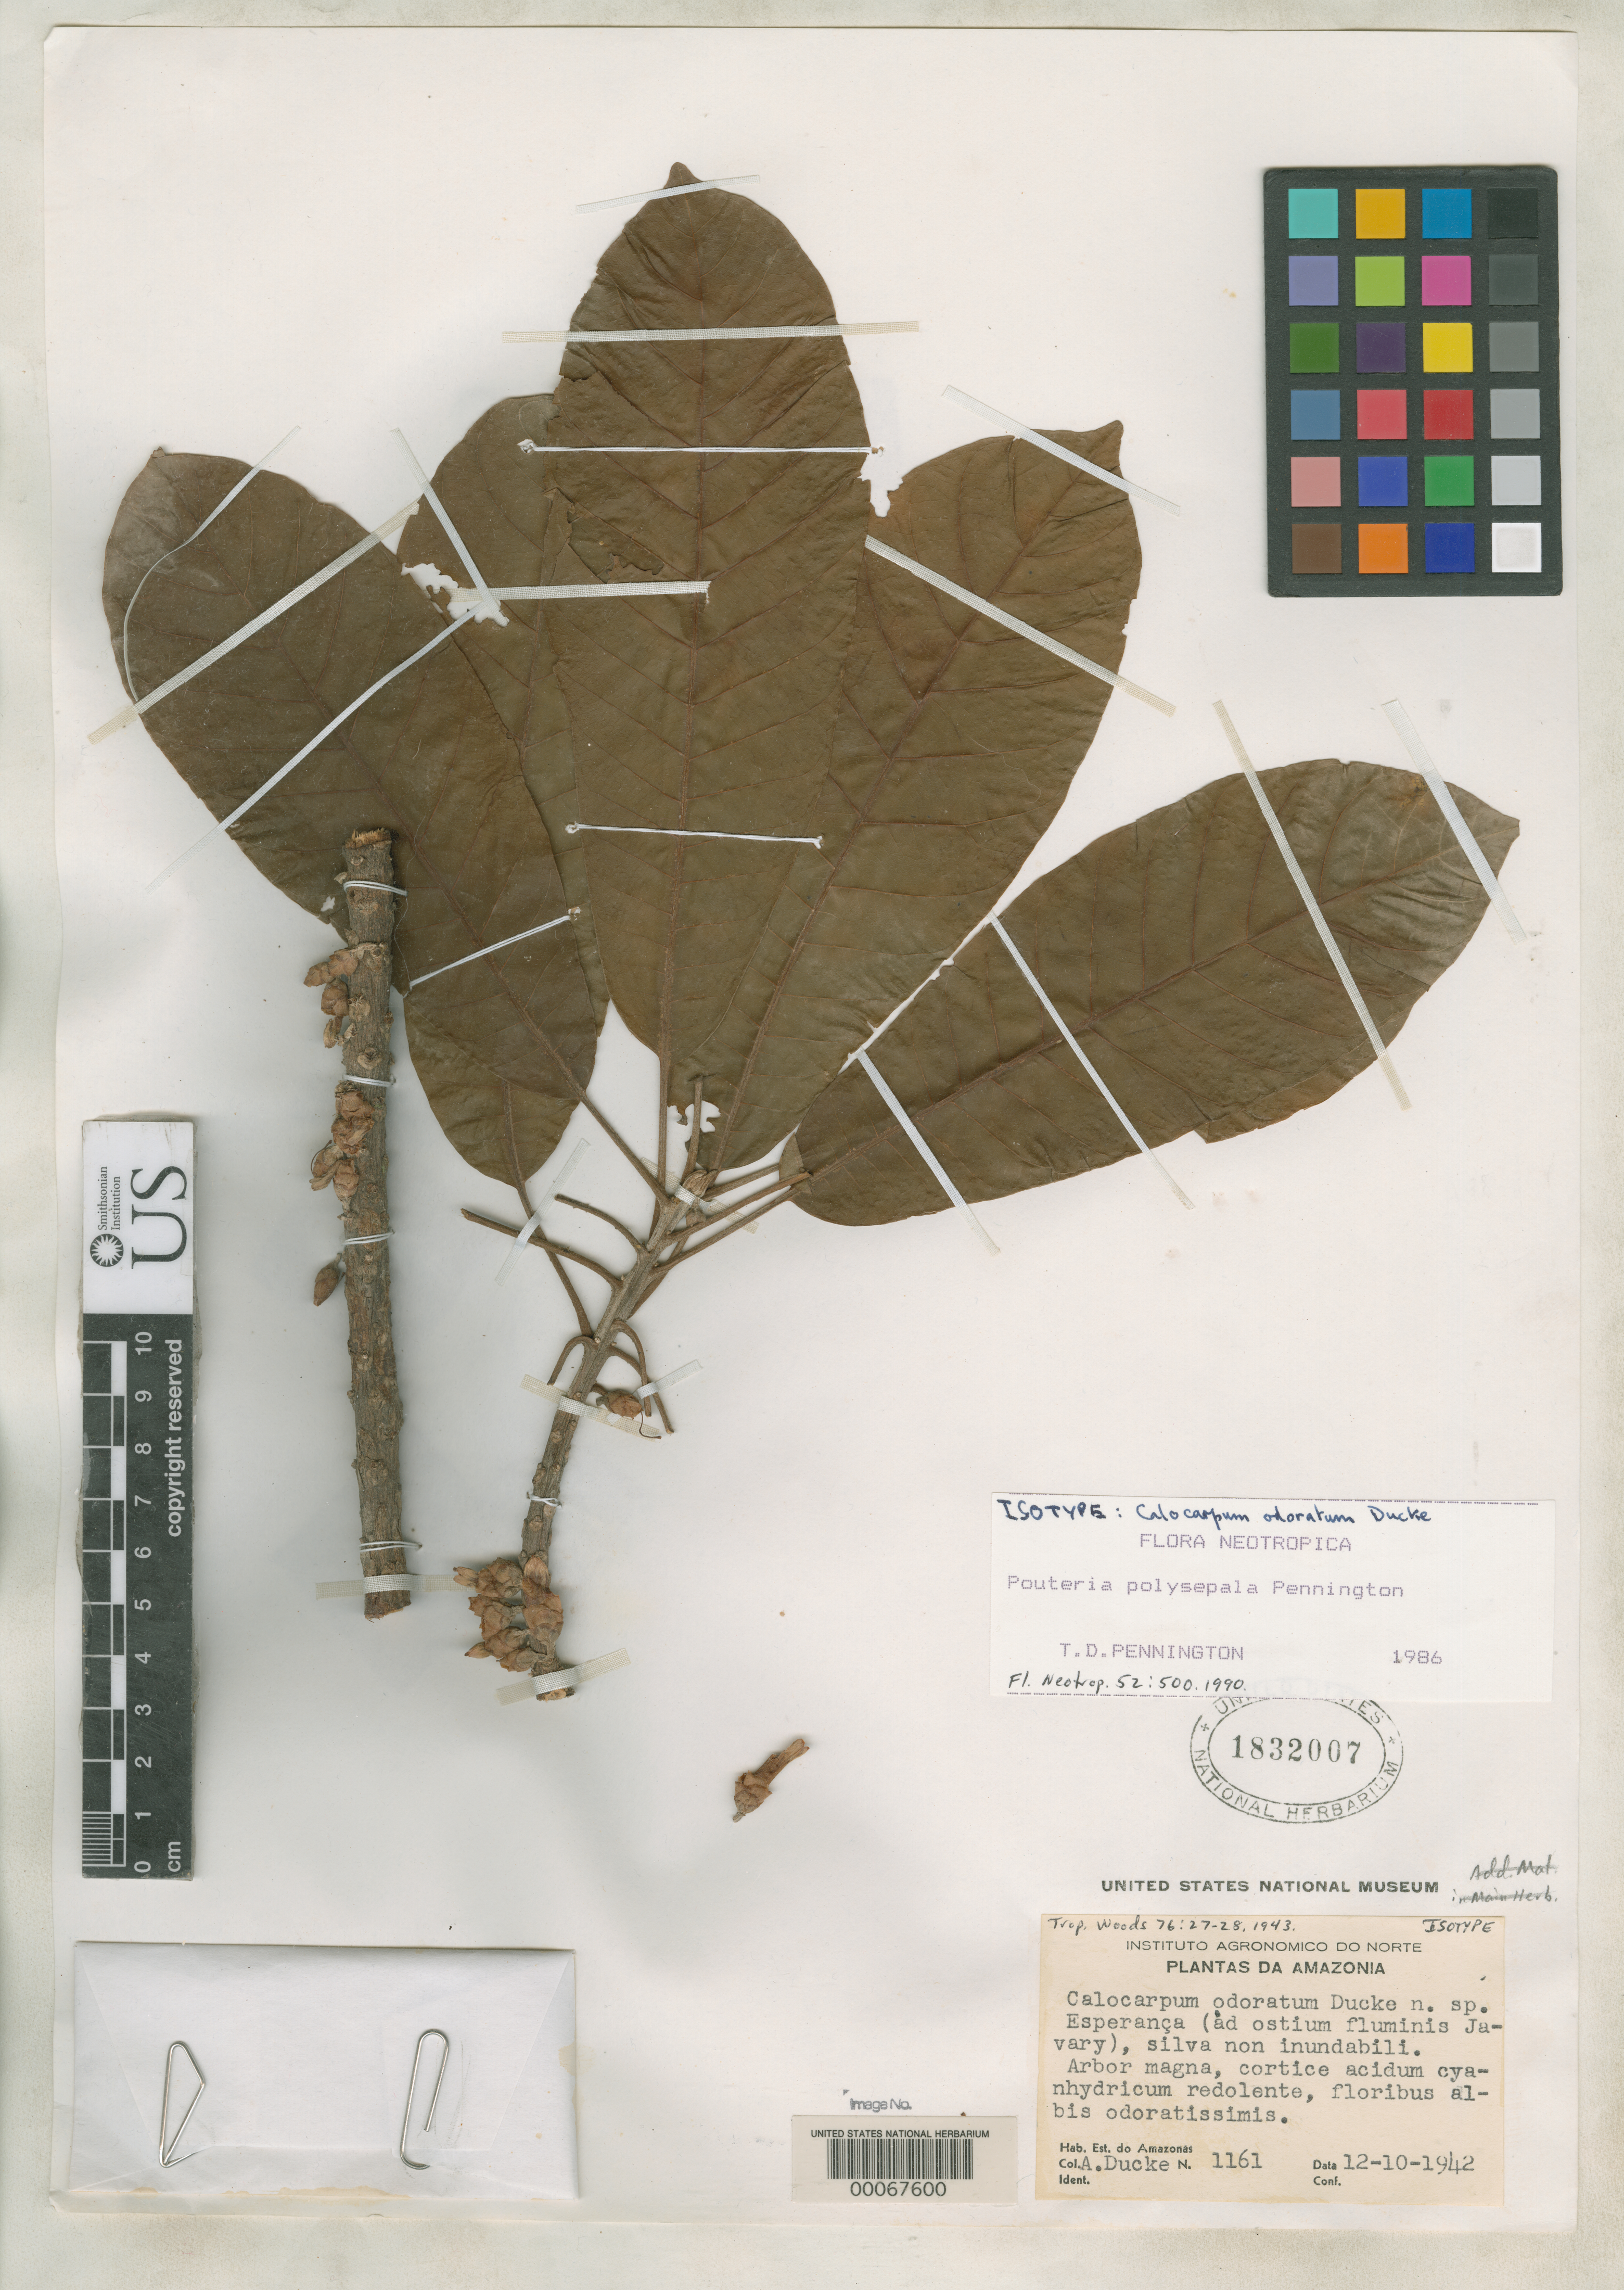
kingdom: Plantae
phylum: Tracheophyta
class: Magnoliopsida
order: Ericales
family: Sapotaceae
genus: Calocarpum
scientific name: Calocarpum odoratum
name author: Ducke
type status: Isotype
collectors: A. Ducke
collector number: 1161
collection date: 1942-10-12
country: Brazil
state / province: Amazonas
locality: Esperanca, Javary.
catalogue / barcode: US 1832007